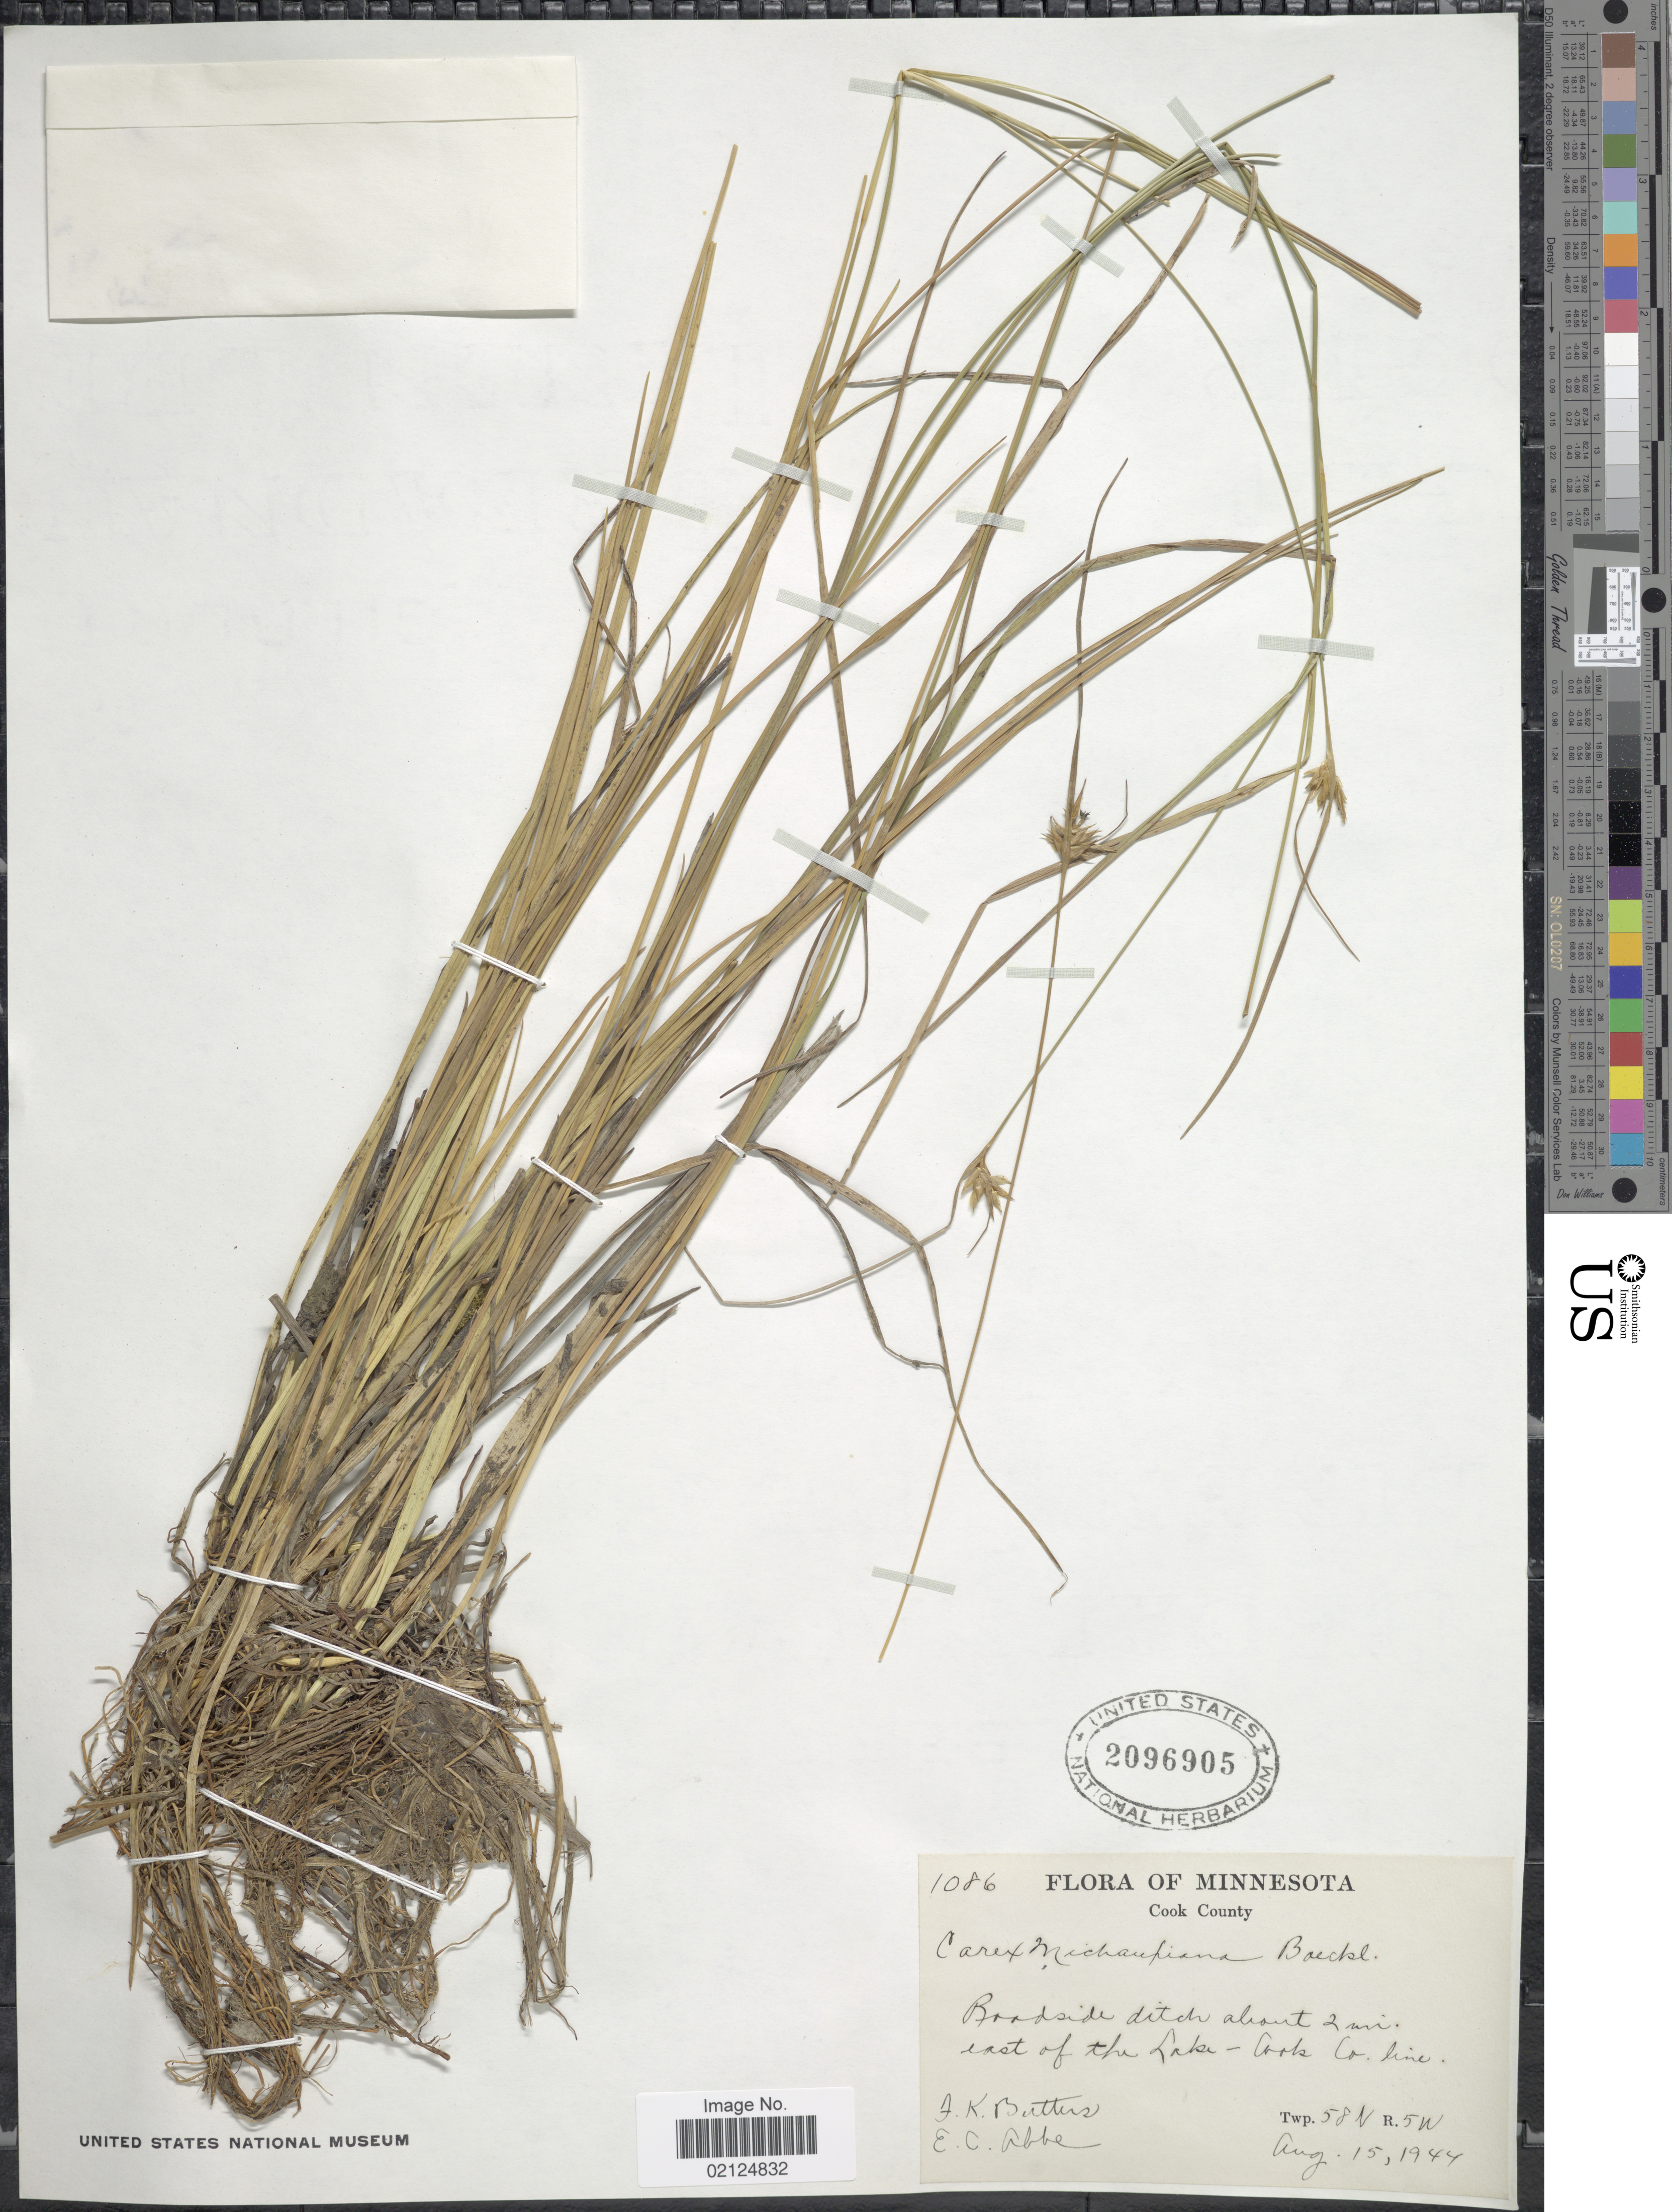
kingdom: Plantae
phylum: Tracheophyta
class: Liliopsida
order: Poales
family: Cyperaceae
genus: Carex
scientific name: Carex michauxiana subsp. michauxiana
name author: Boeckeler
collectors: F. K. Butters & E. C. Abbe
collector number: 1086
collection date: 1944-08-15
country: United States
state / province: Minnesota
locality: Cook County, About 2 mi. east of the Lake-Cook Co. line. Twp. 58N R.5W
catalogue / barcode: US 2096905